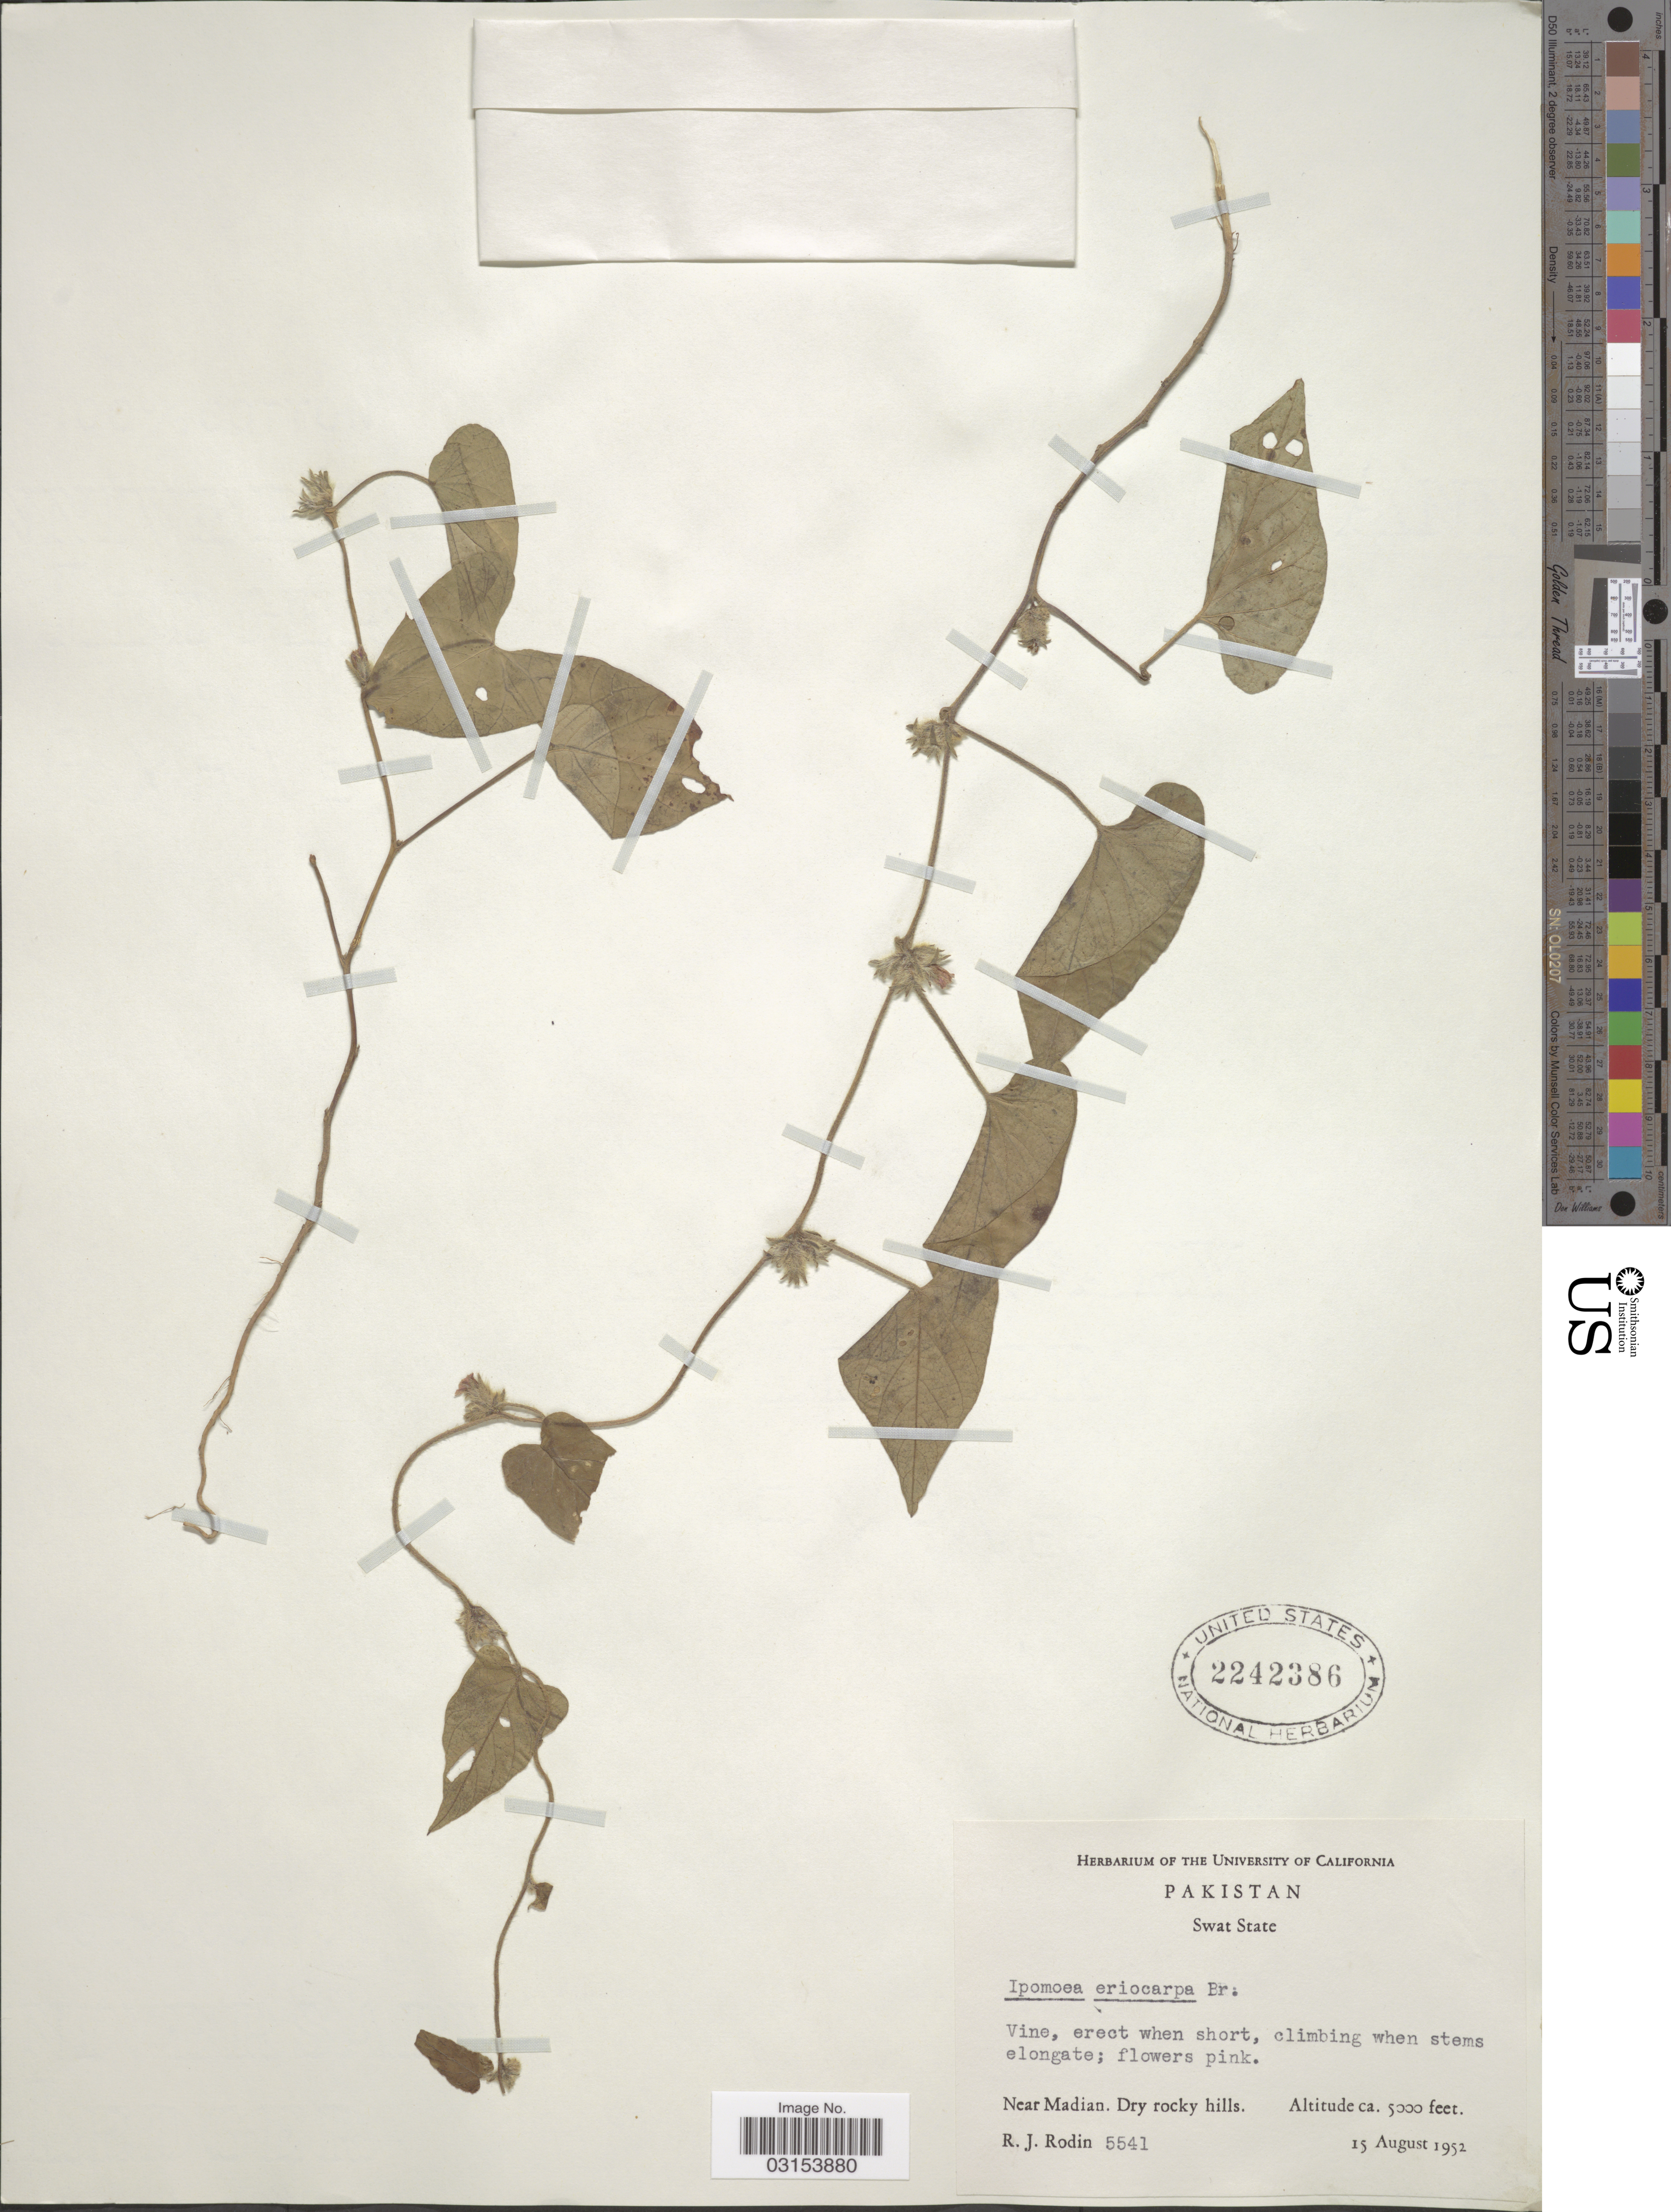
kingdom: Plantae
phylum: Tracheophyta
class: Magnoliopsida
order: Solanales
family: Convolvulaceae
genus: Ipomoea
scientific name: Ipomoea eriocarpa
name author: R. Br.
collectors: R. J. Rodin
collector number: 5541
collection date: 1952-08-15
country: Pakistan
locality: Swat State. Near Madian.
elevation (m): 1524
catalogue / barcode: US 2242386